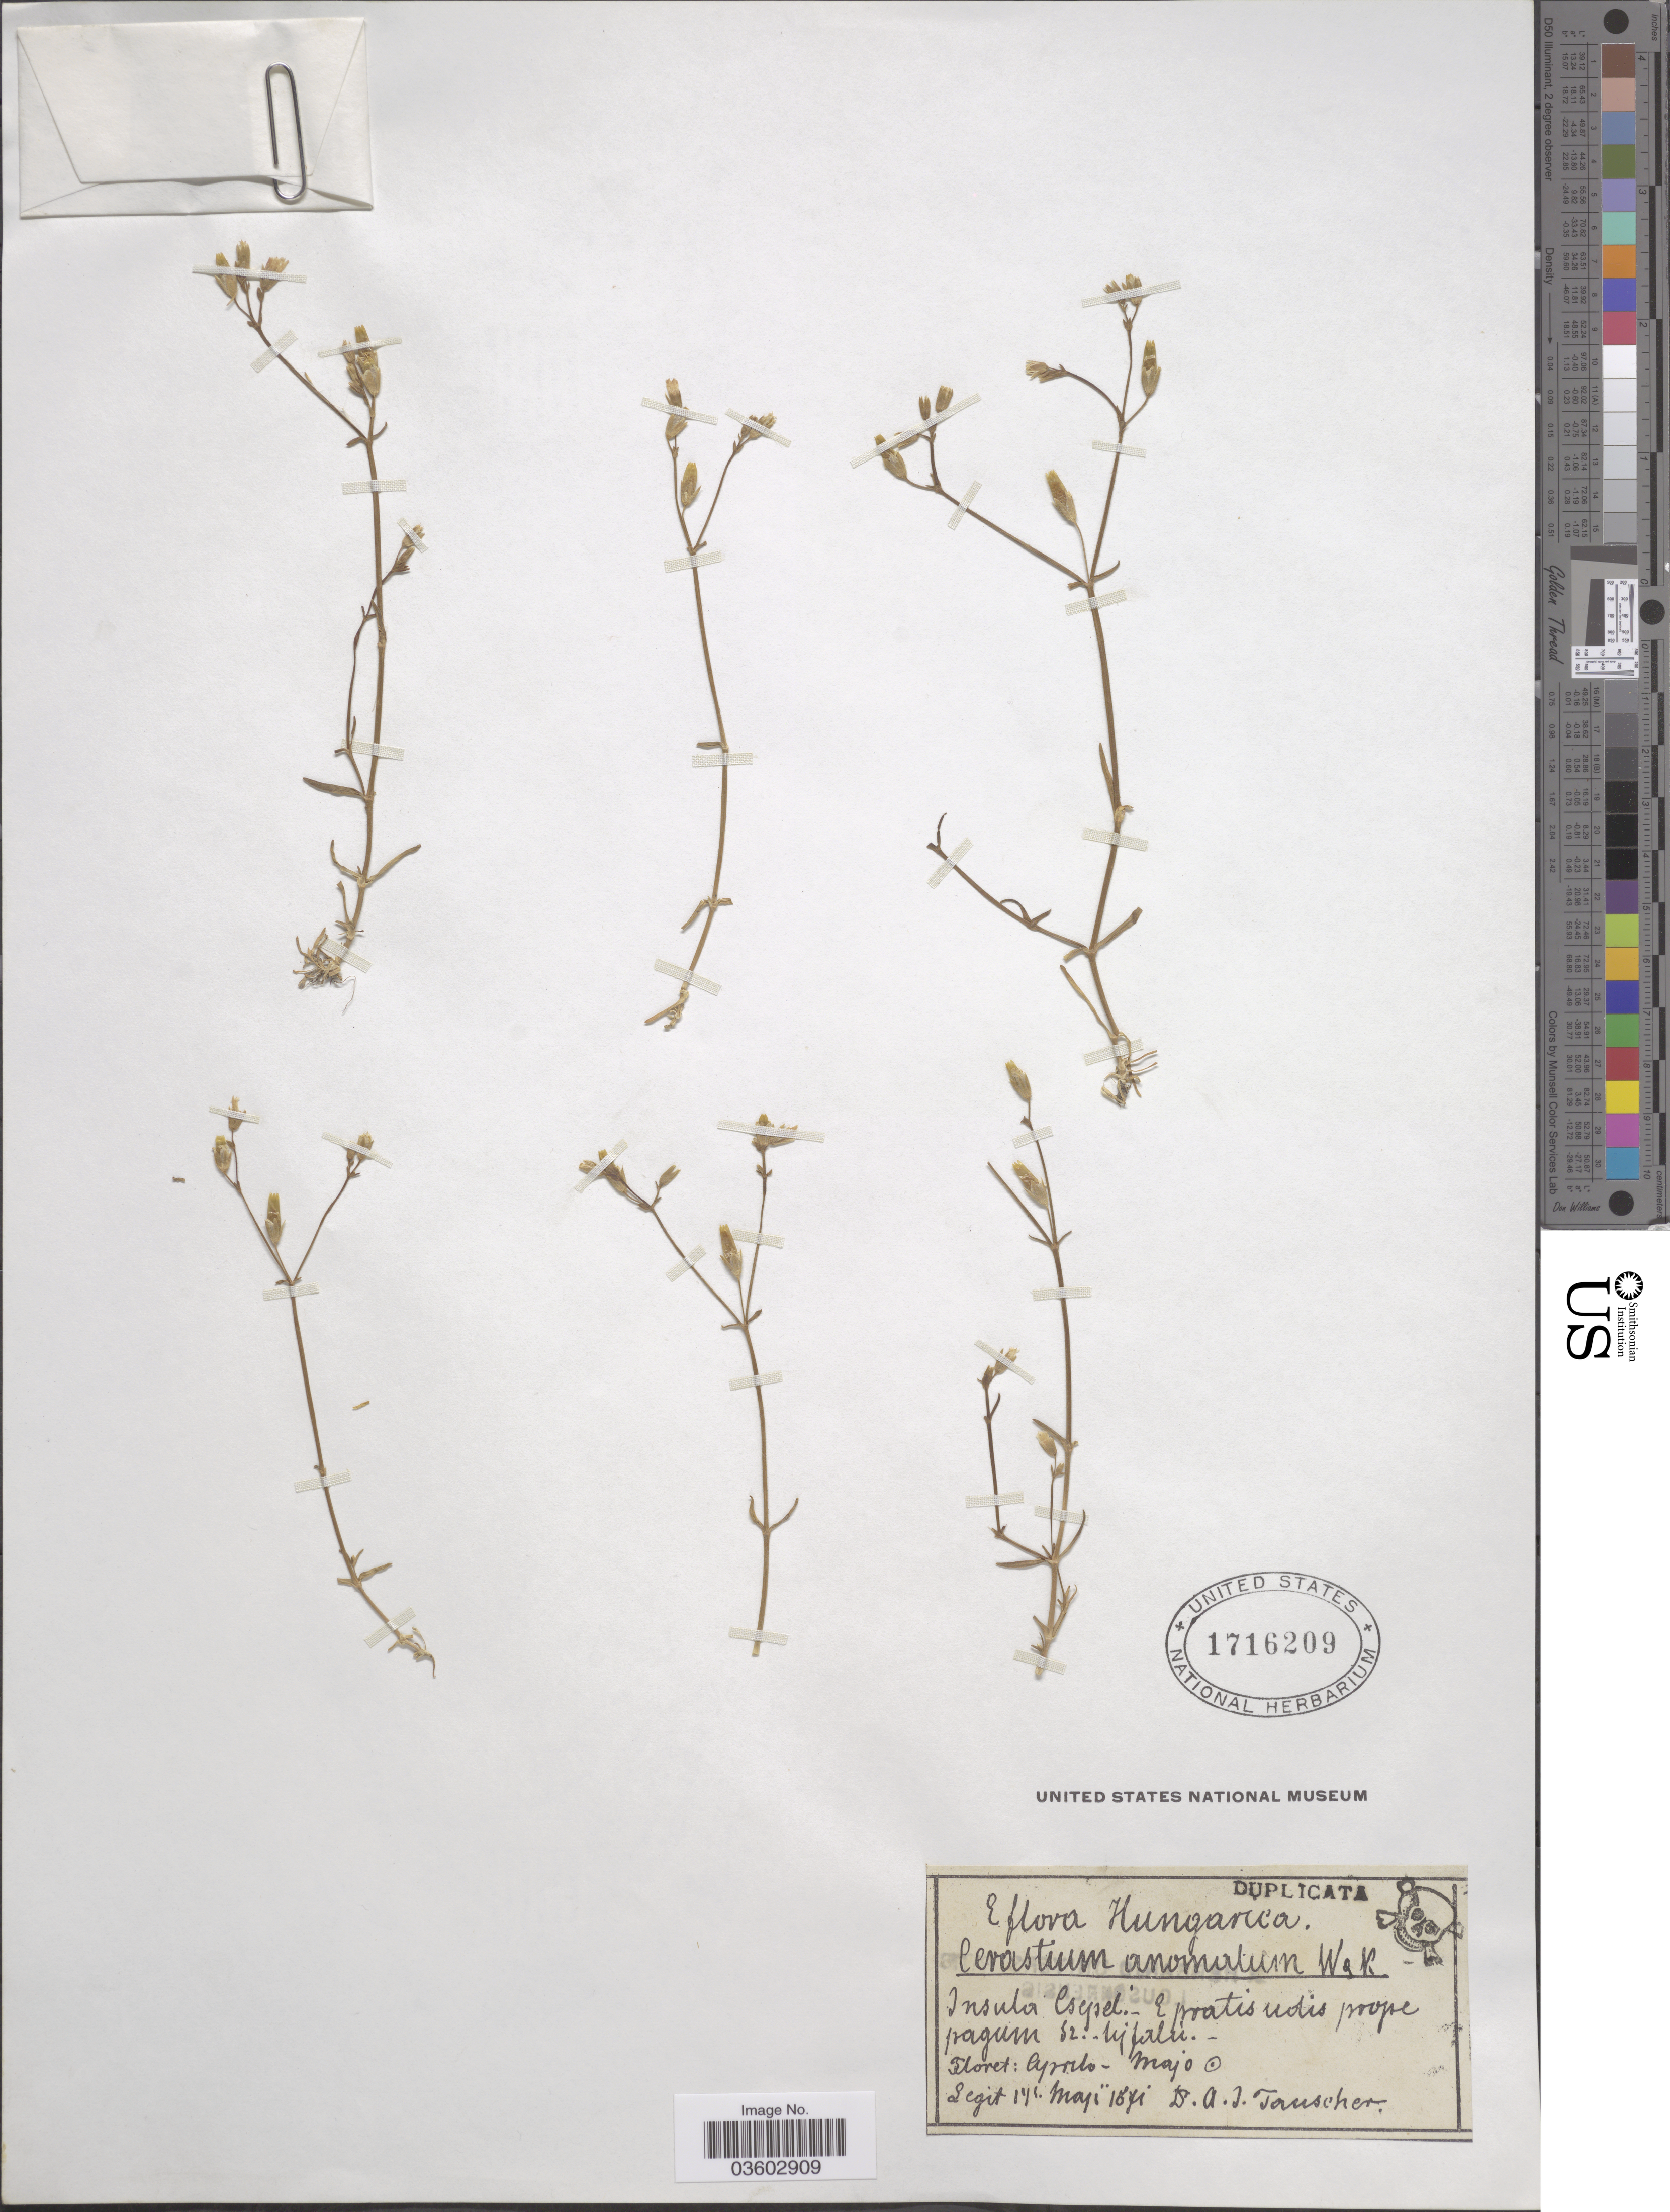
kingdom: Plantae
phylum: Tracheophyta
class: Magnoliopsida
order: Caryophyllales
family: Caryophyllaceae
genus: Dichodon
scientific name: Dichodon viscidus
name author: (M. Bieb.) Holub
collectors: A. Tauscher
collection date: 1871-05-14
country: Hungary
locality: Hungarica. Insula Csepel. Epratis udis prope pagum.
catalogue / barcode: US 1716209